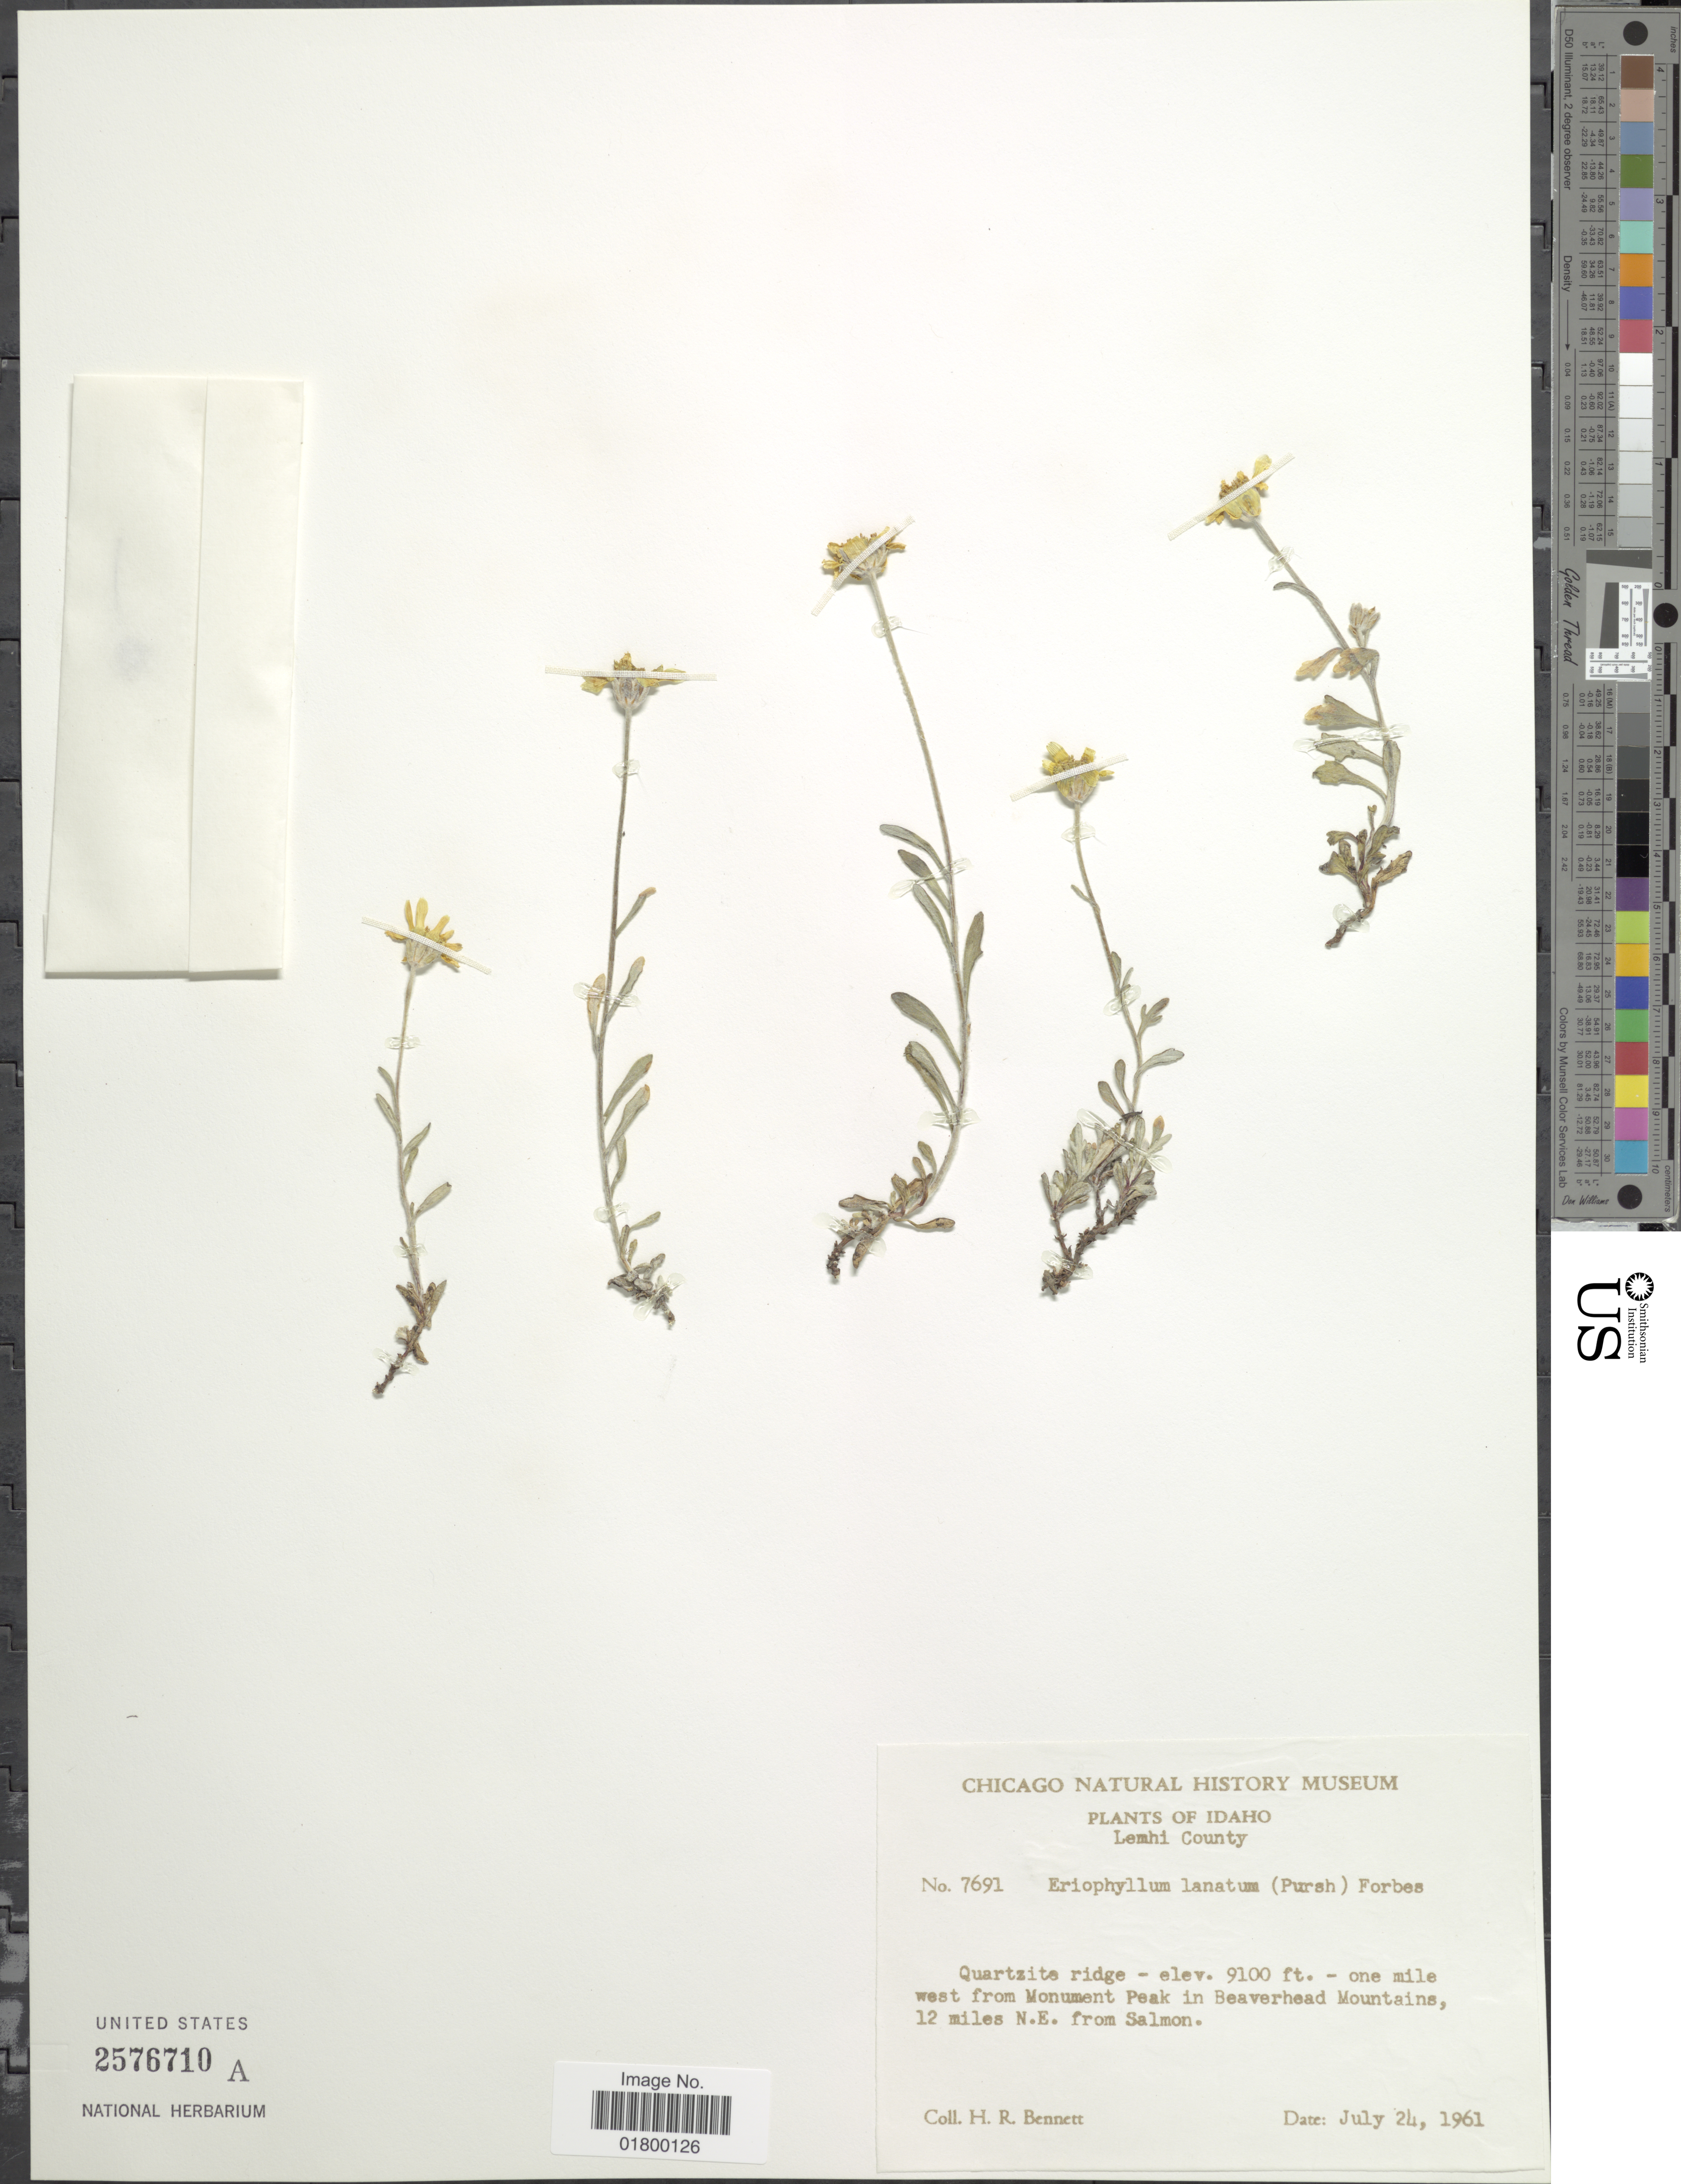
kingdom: Plantae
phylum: Tracheophyta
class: Magnoliopsida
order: Asterales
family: Asteraceae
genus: Eriophyllum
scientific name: Eriophyllum lanatum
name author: (Pursh) J. Forbes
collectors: H. R. Bennett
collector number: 7691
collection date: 1961-07-24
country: United States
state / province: Idaho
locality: Lemhi County, Quartzite ridge, one mile west from Monument Peak in Beaverhead Mountains, 12 miles N. E. from salmon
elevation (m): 2774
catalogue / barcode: US 2576710A